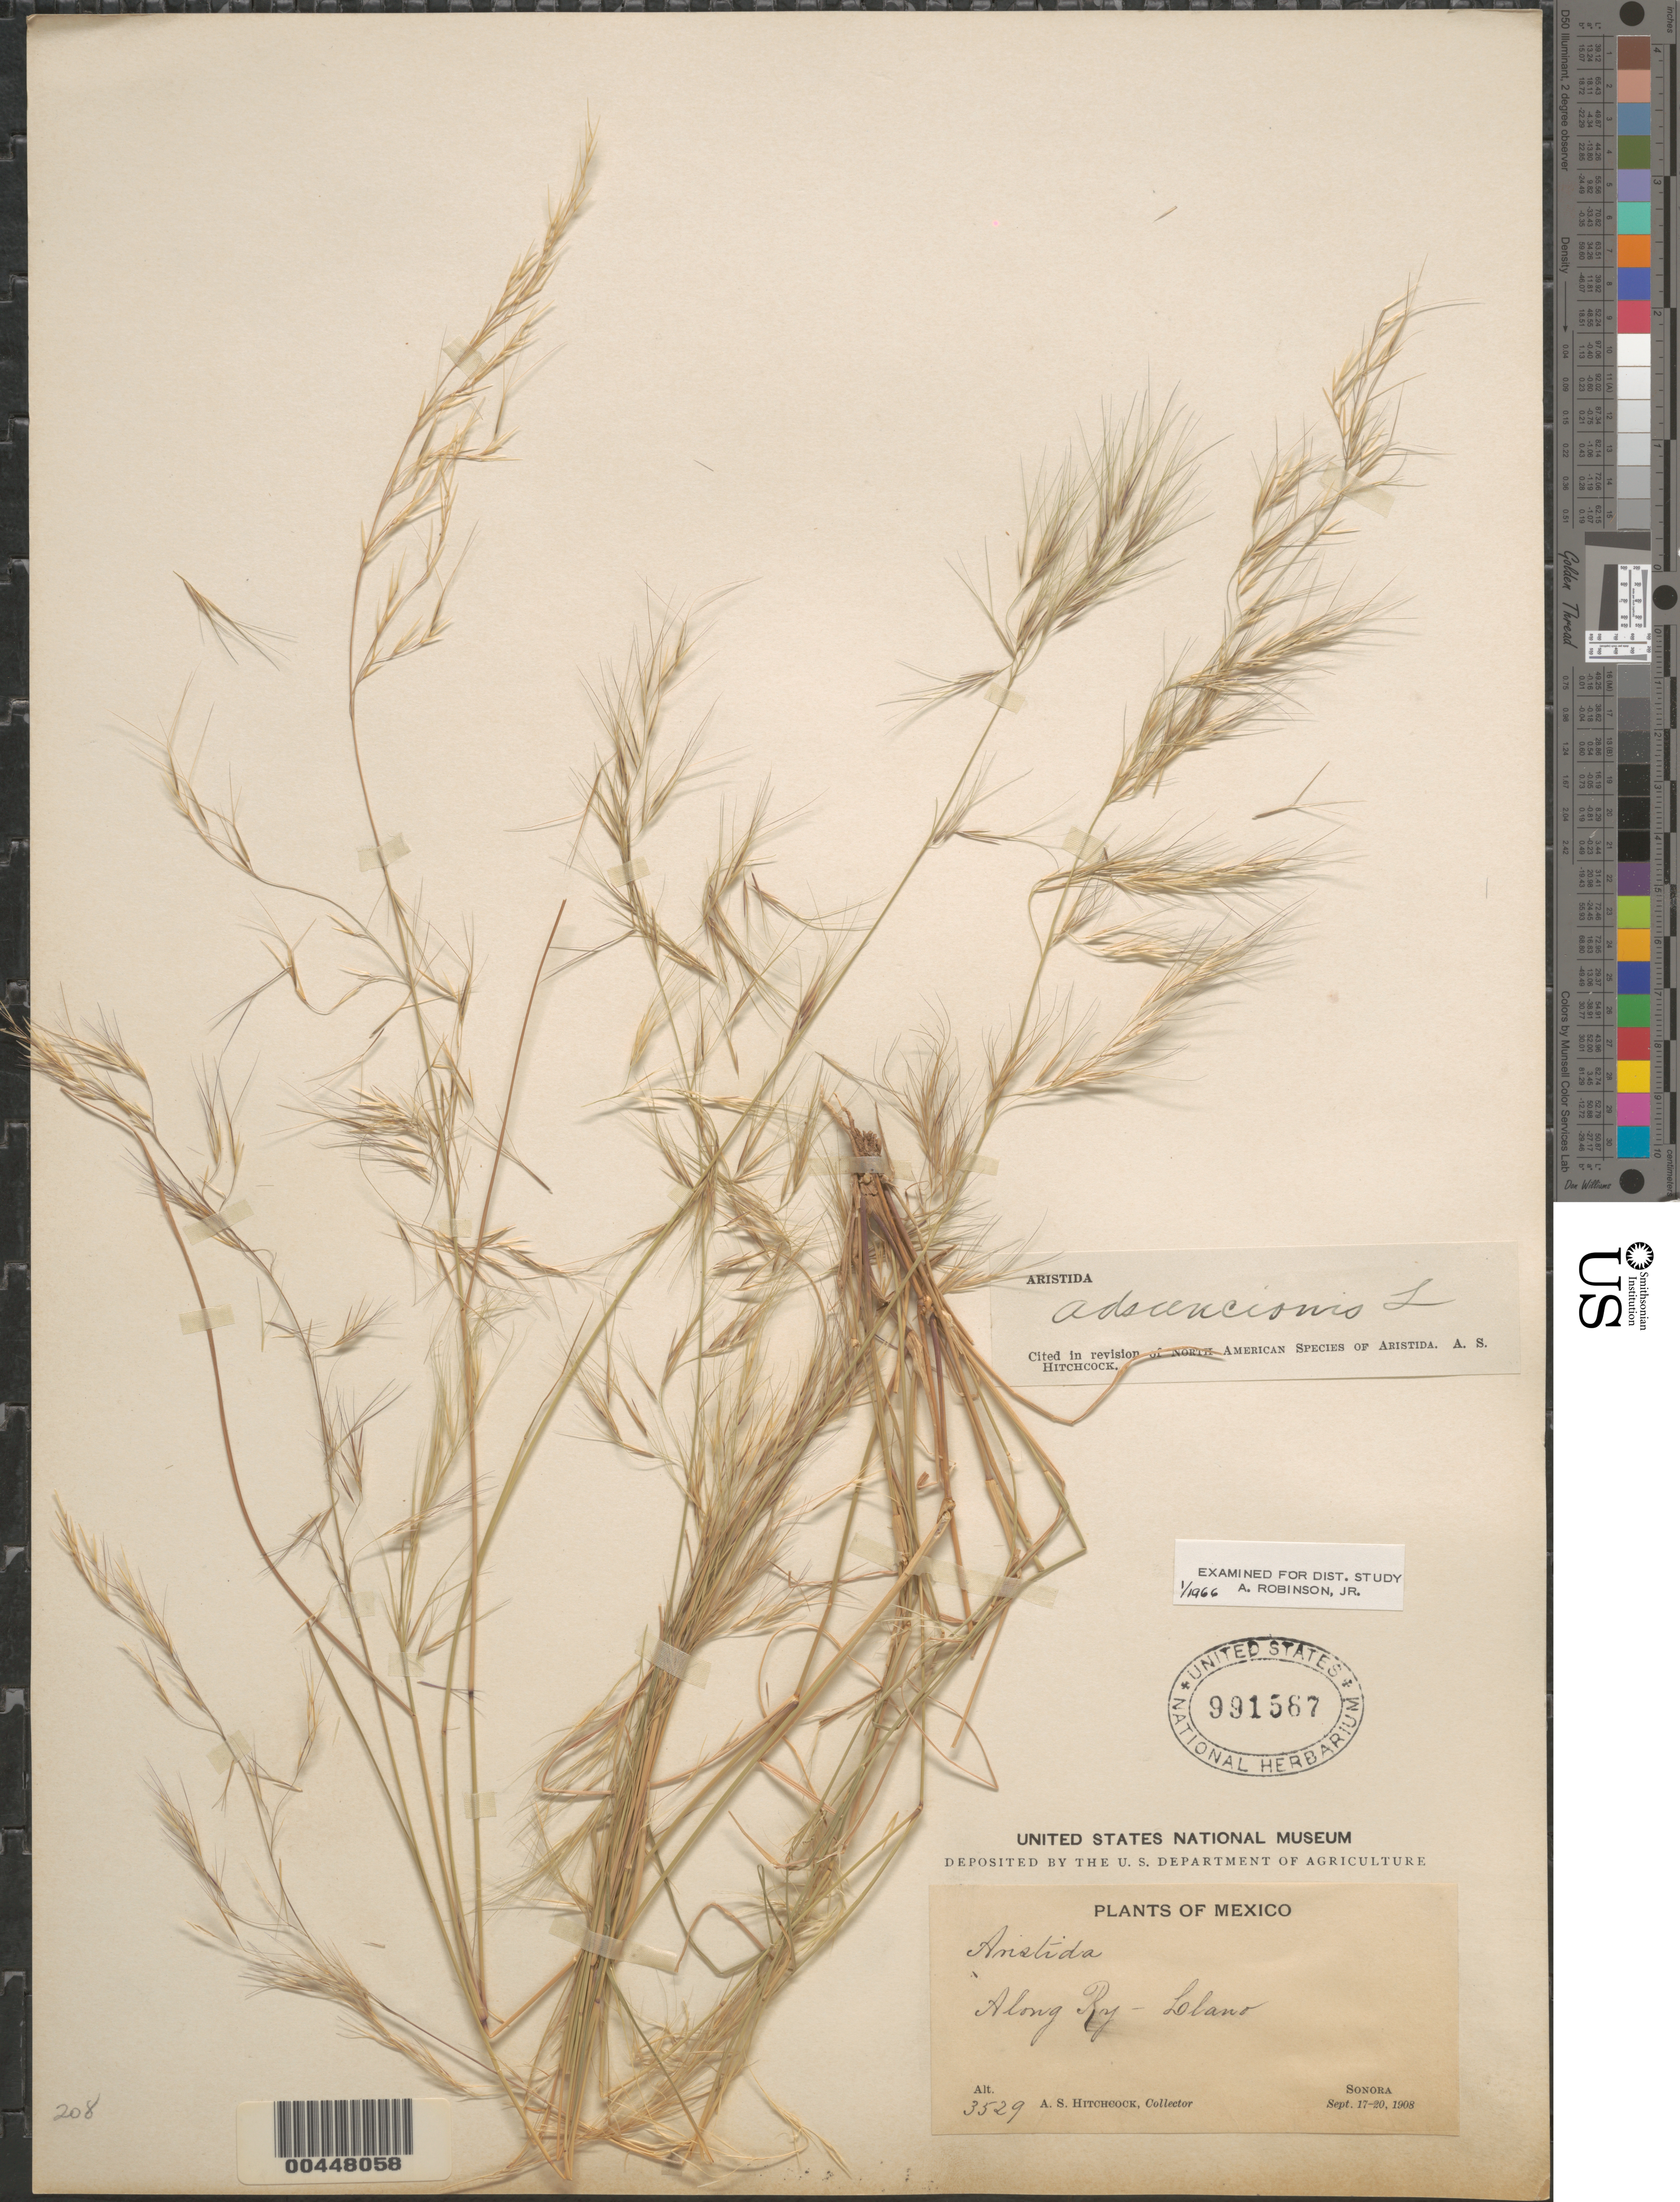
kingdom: Plantae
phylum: Tracheophyta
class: Liliopsida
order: Poales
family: Poaceae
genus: Aristida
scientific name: Aristida adscensionis var. adscensionis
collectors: A. S. Hitchcock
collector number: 3529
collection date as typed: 17 Sep 1908 to 20 Sep 1908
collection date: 1908-09-17/1908-09-20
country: Mexico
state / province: Sonora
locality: Along Ry - Llano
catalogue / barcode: US 991567